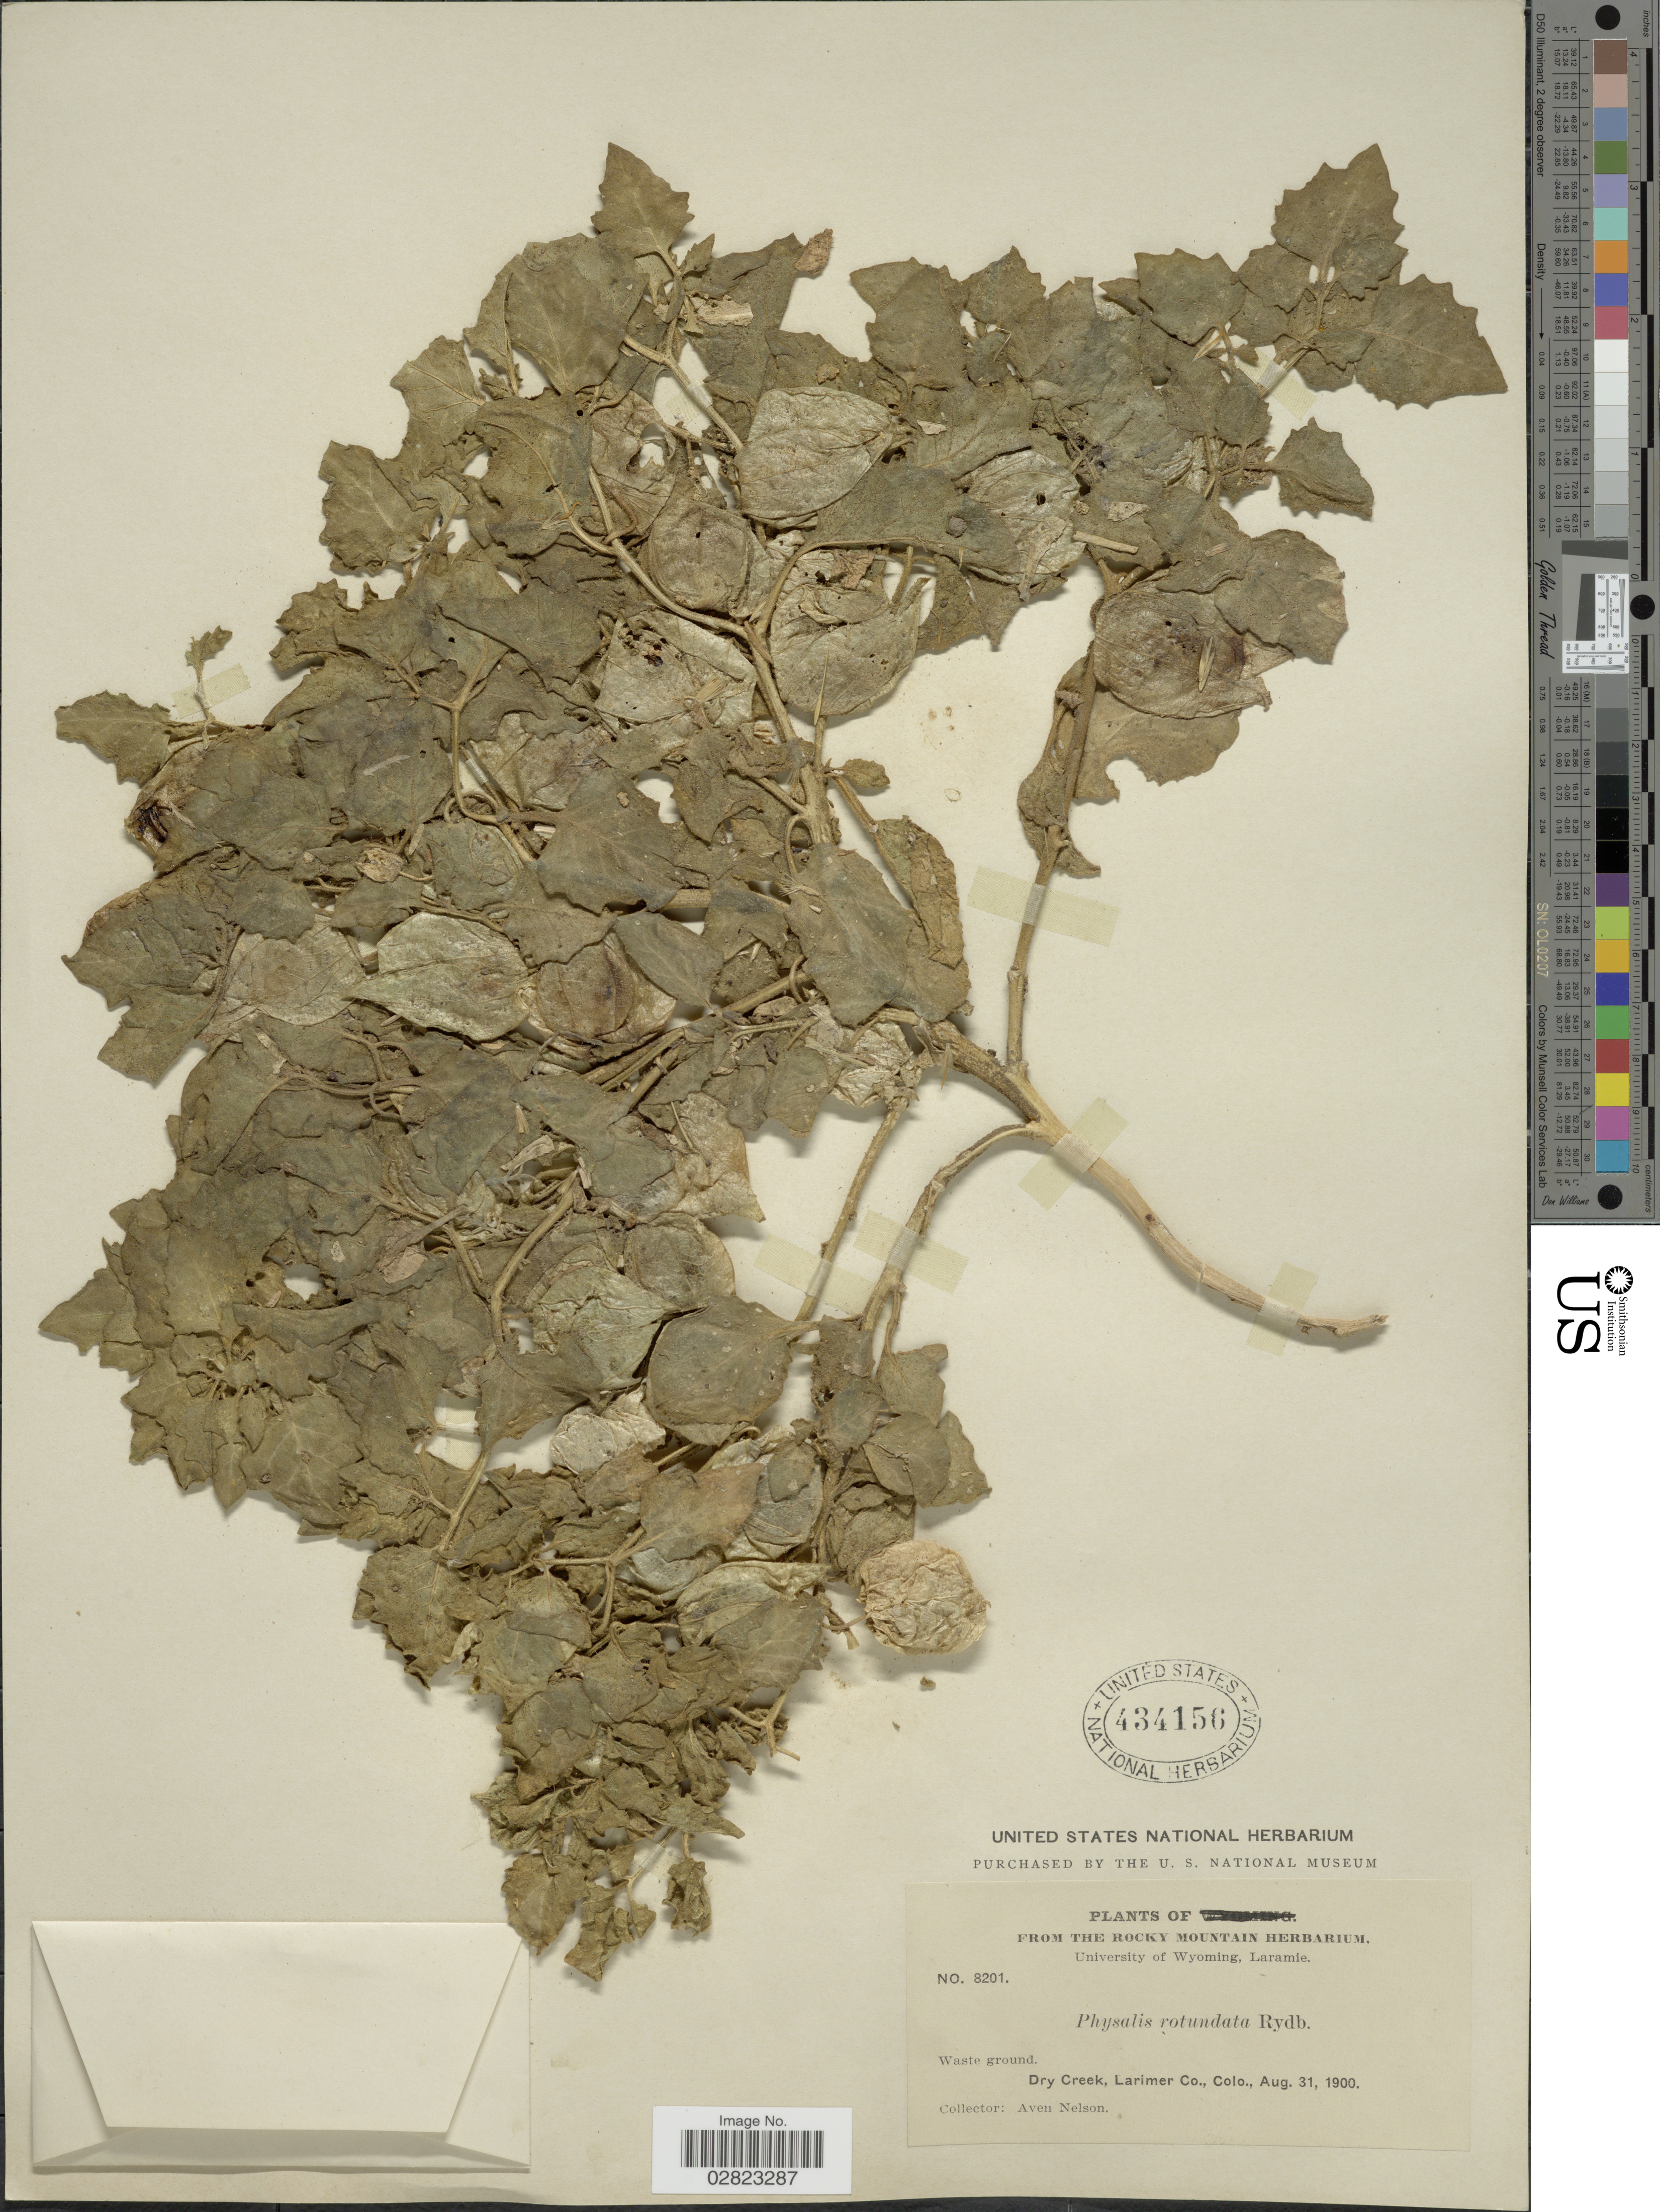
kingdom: Plantae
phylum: Tracheophyta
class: Magnoliopsida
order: Solanales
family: Solanaceae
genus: Physalis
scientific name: Physalis hederifolia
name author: A. Gray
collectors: A. Nelson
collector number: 8201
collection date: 1900-08-31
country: United States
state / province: Colorado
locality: Larimer Co.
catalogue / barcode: US 434156